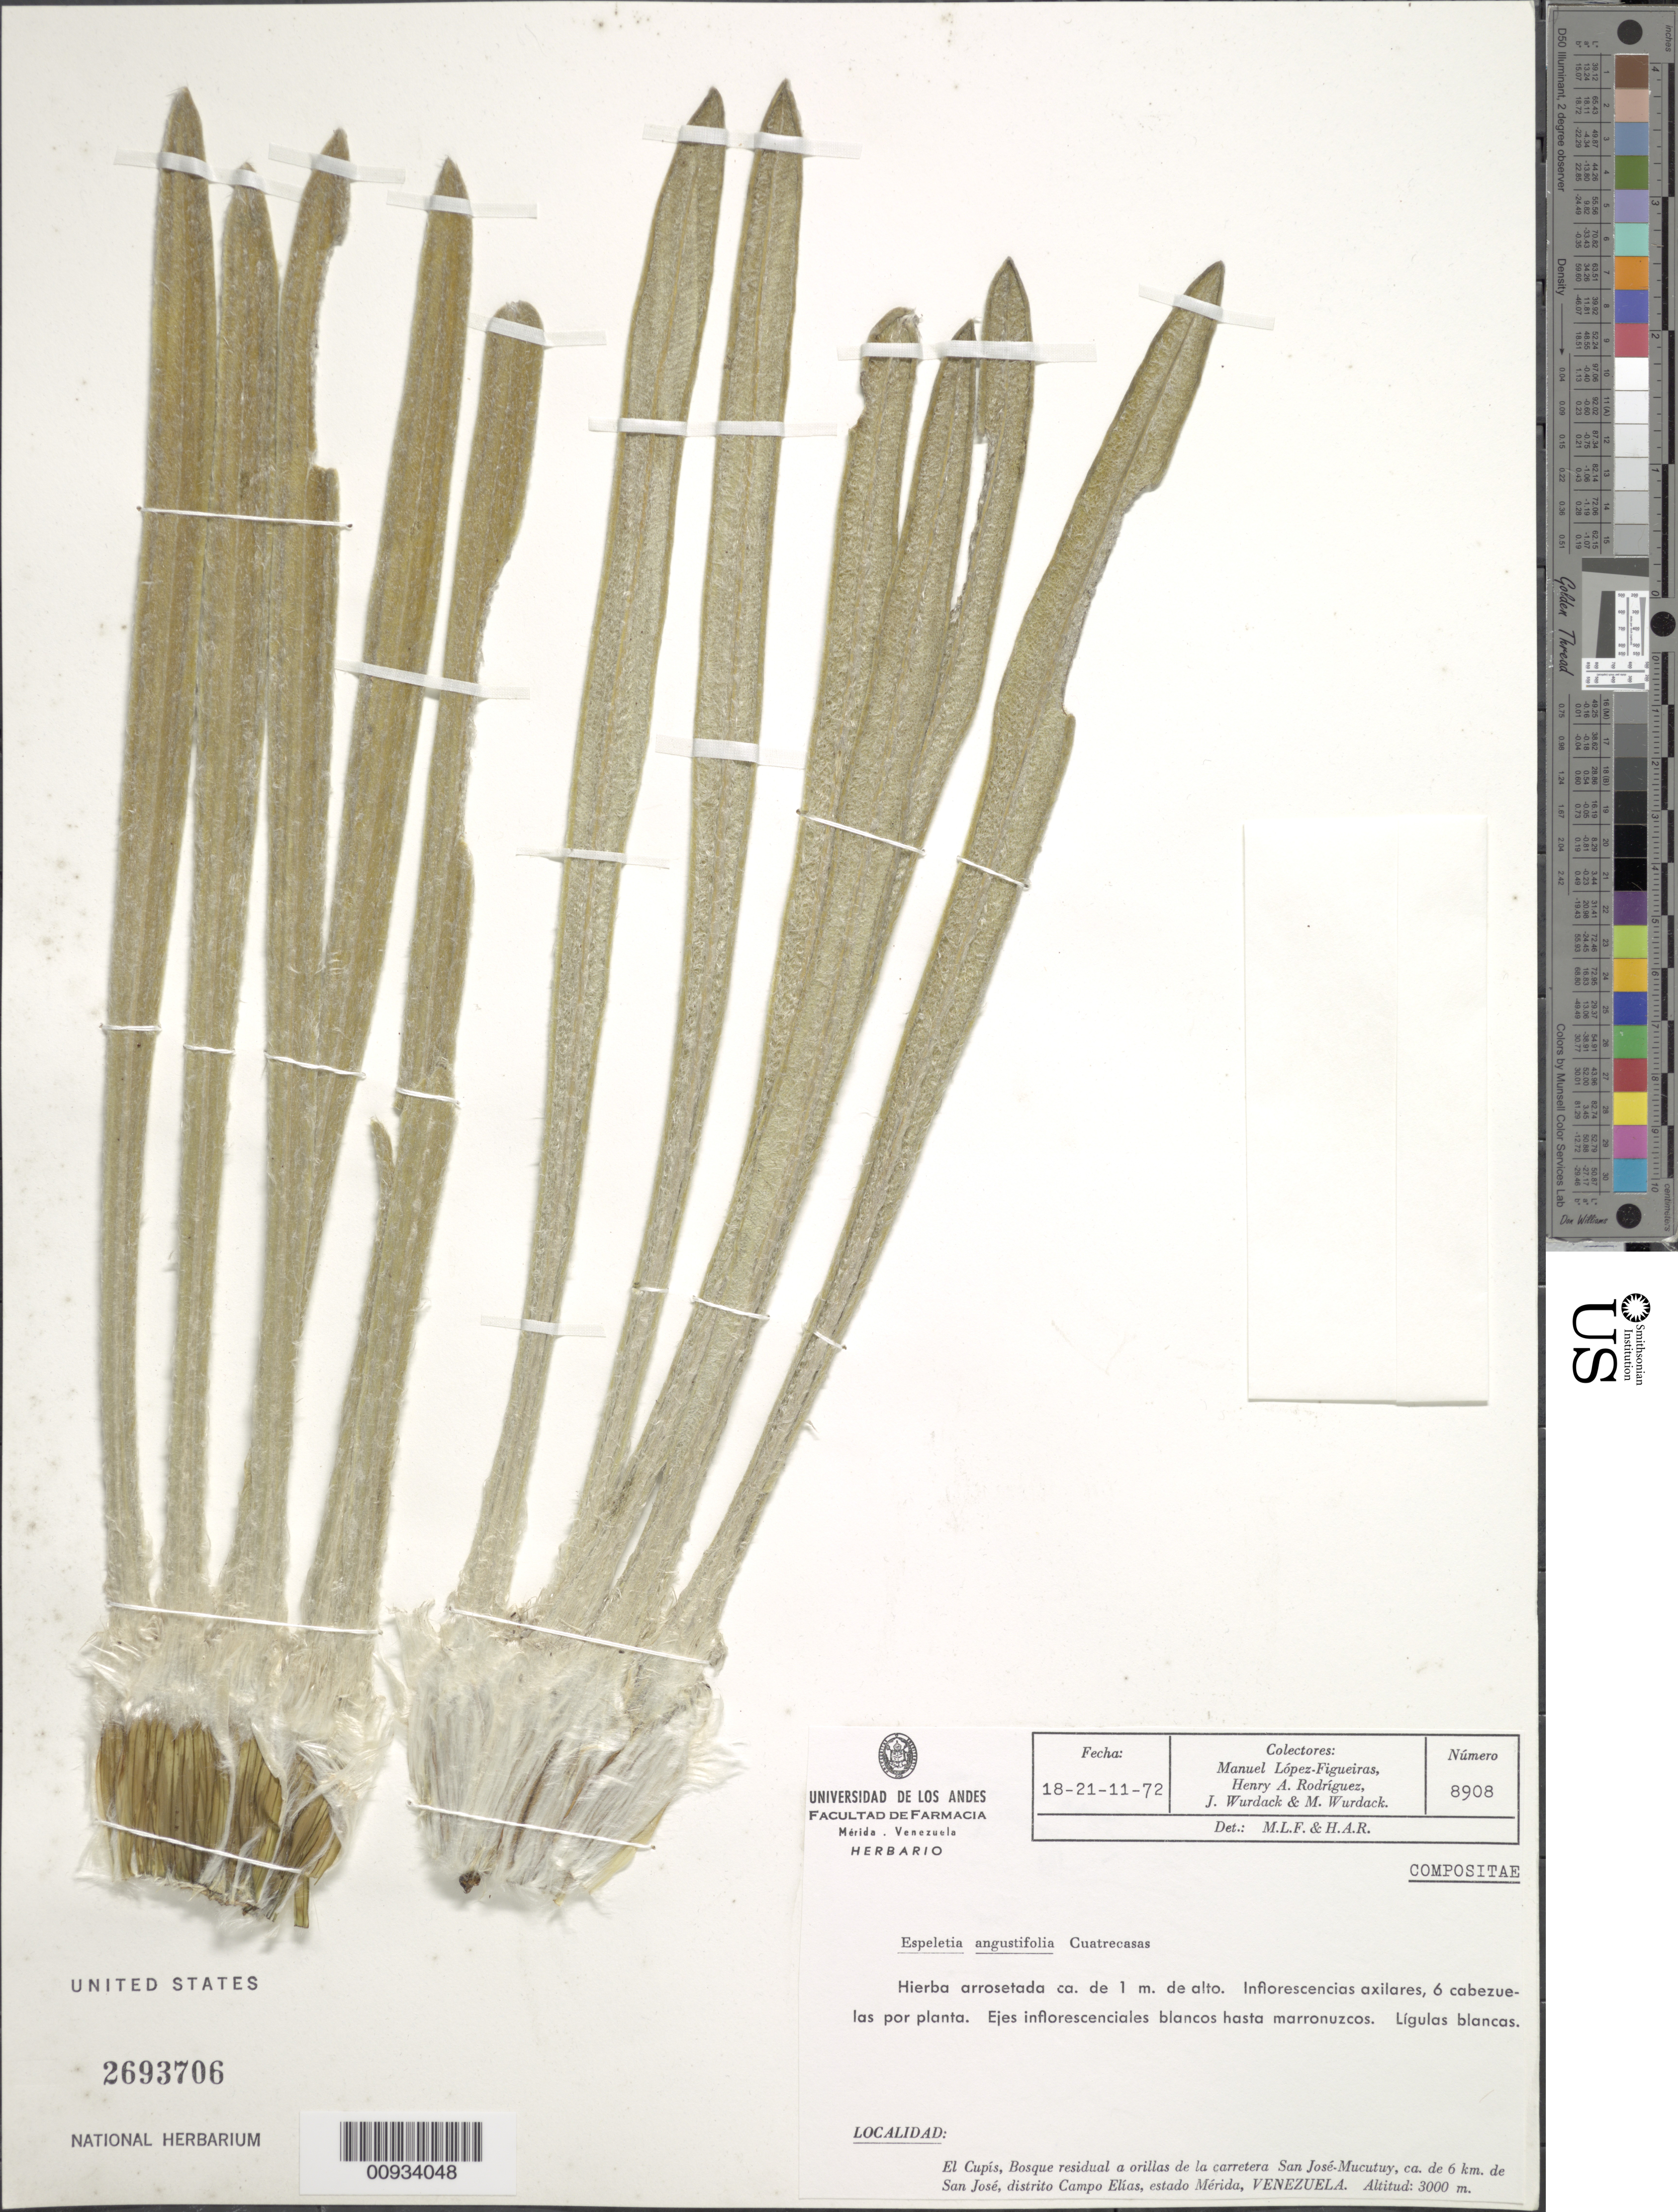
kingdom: Plantae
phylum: Tracheophyta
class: Magnoliopsida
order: Asterales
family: Asteraceae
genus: Espeletiopsis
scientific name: Espeletiopsis angustifolia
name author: (Cuatrec.) Cuatrec.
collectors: M. López Figueiras, H. A. Rodriguez, J. J. Wurdack & M. L. Wurdack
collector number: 8908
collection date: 1972-11-18/1972-11-21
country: Venezuela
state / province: Mérida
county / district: Campo Elías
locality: El Cupís, bosque residual a orillas de la carretera SanJosé - Mucutuy, ca. 6 km de San José.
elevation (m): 3000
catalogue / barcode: US 2693706